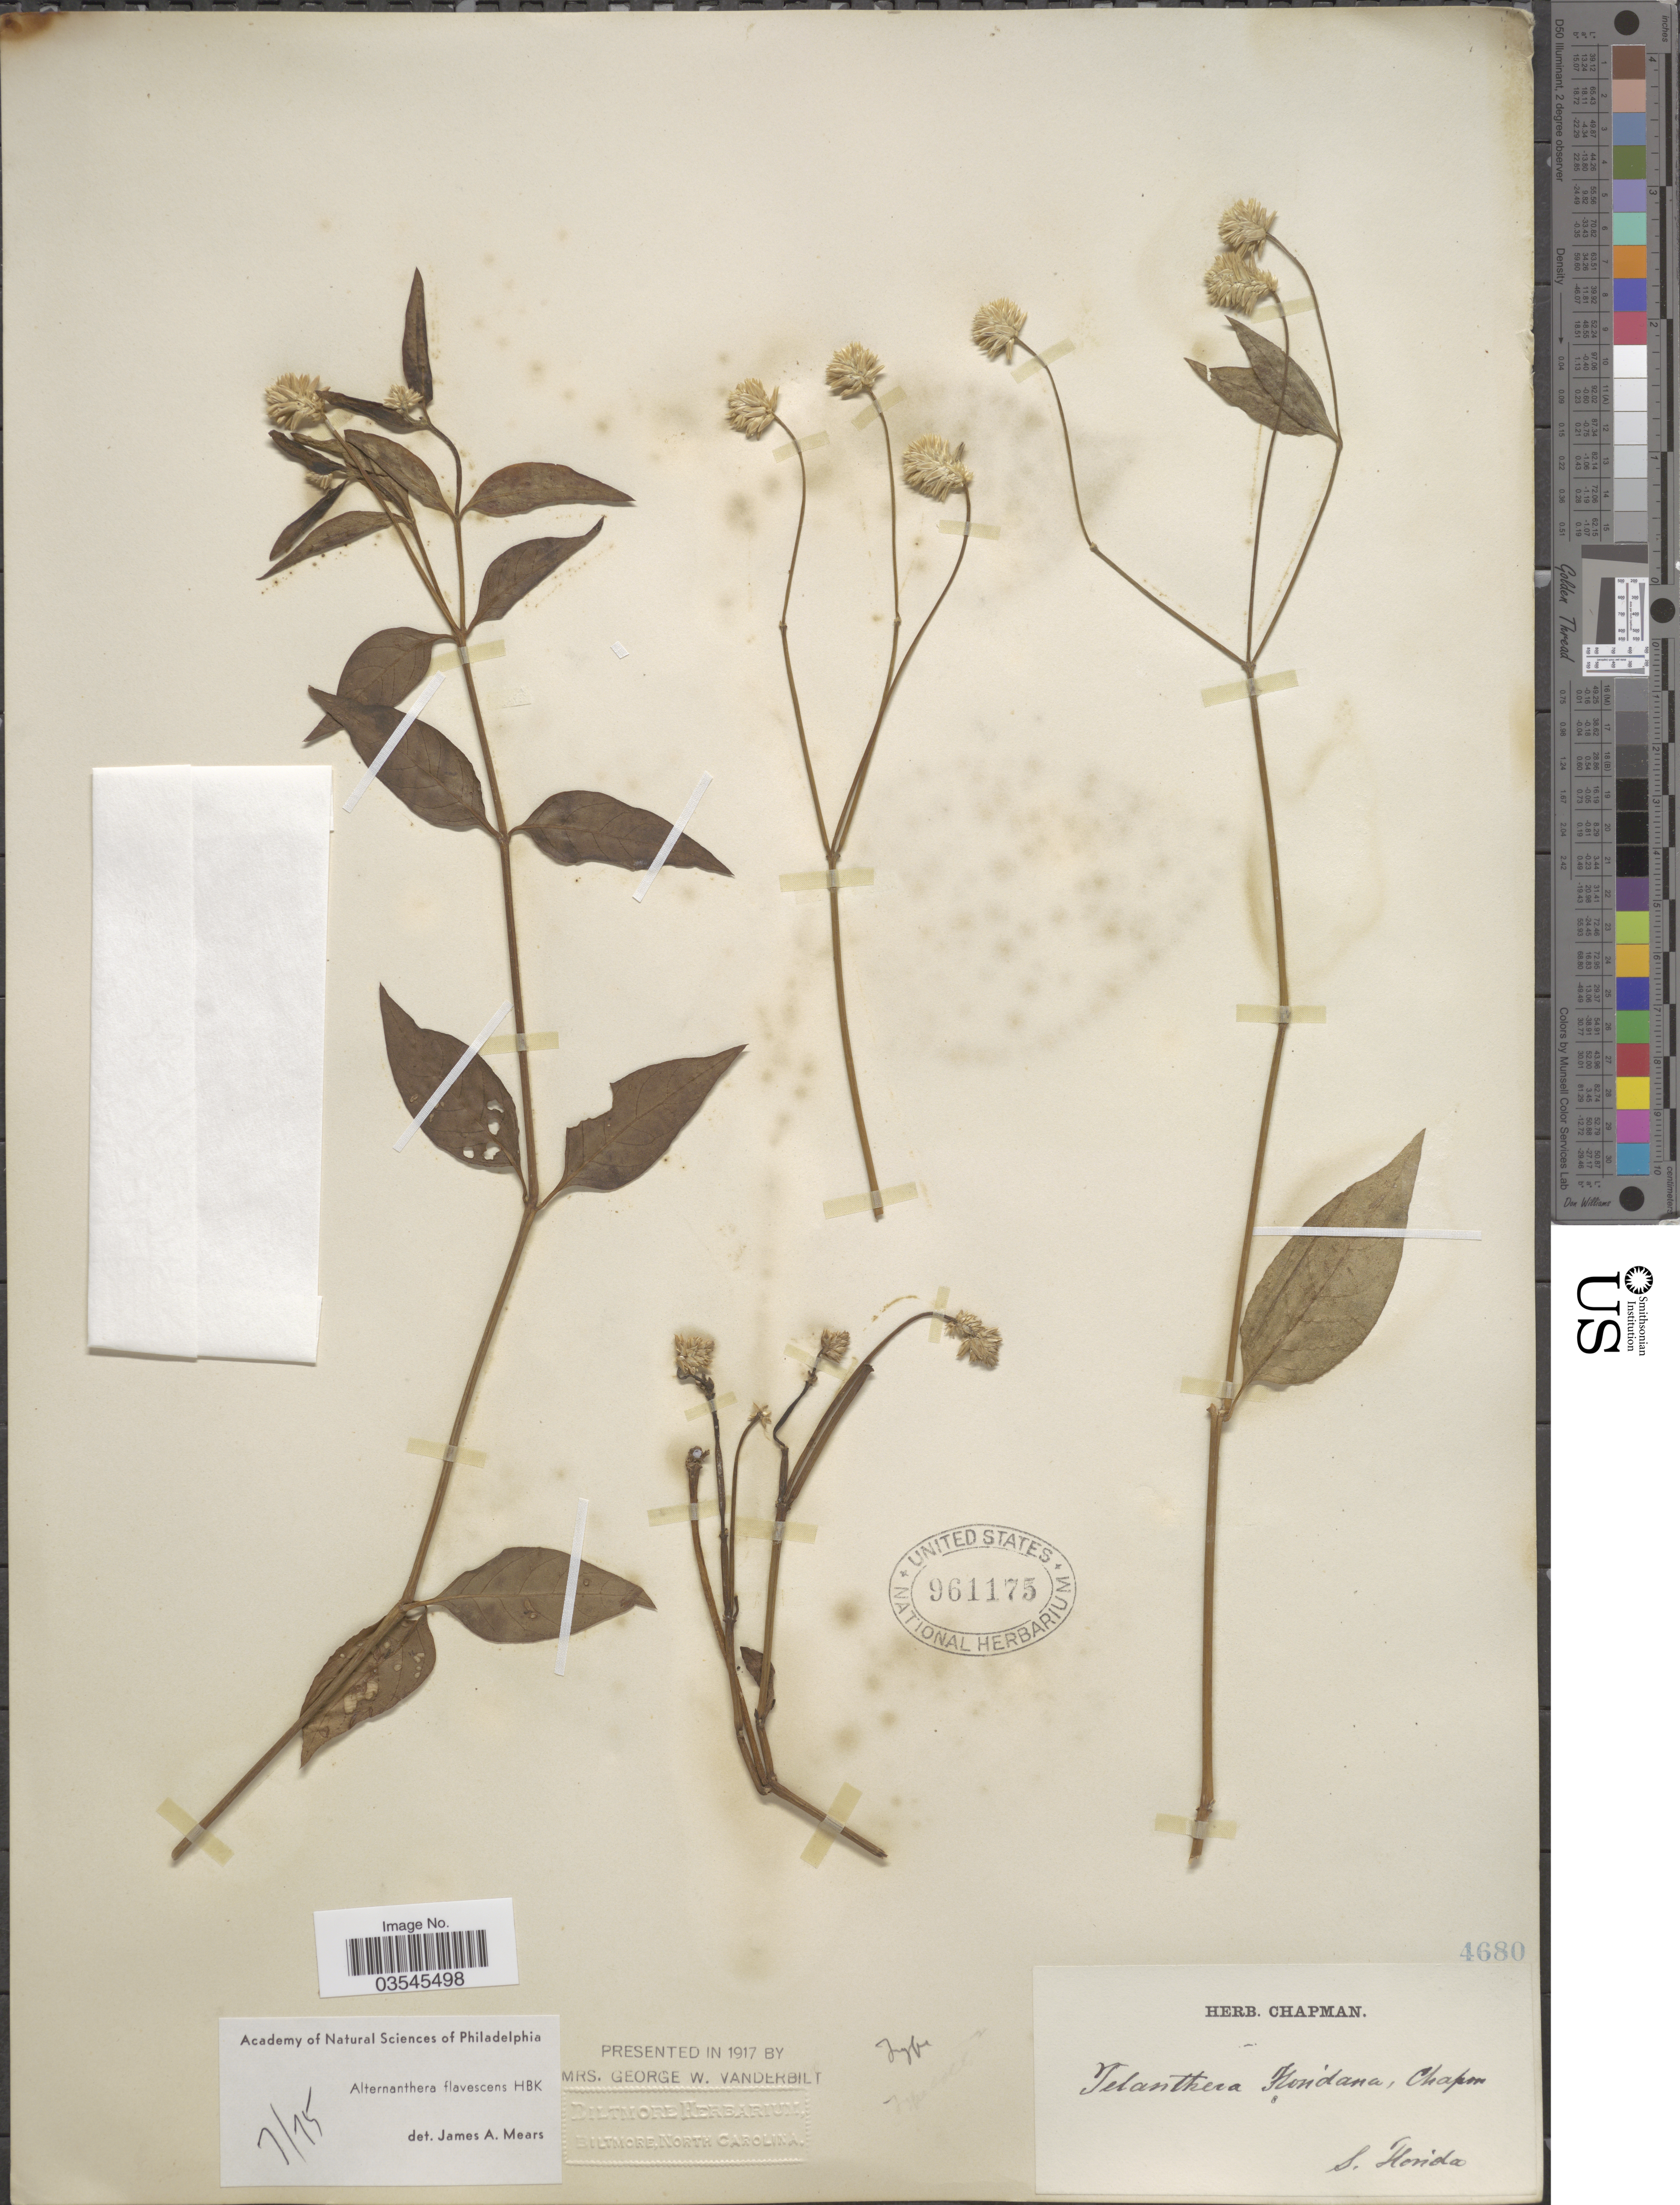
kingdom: Plantae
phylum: Tracheophyta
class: Magnoliopsida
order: Caryophyllales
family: Amaranthaceae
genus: Alternanthera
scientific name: Alternanthera flavescens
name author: Kunth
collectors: ex herb. Chapman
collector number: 4680?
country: United States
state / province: Florida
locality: S. Florida.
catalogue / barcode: US 961175